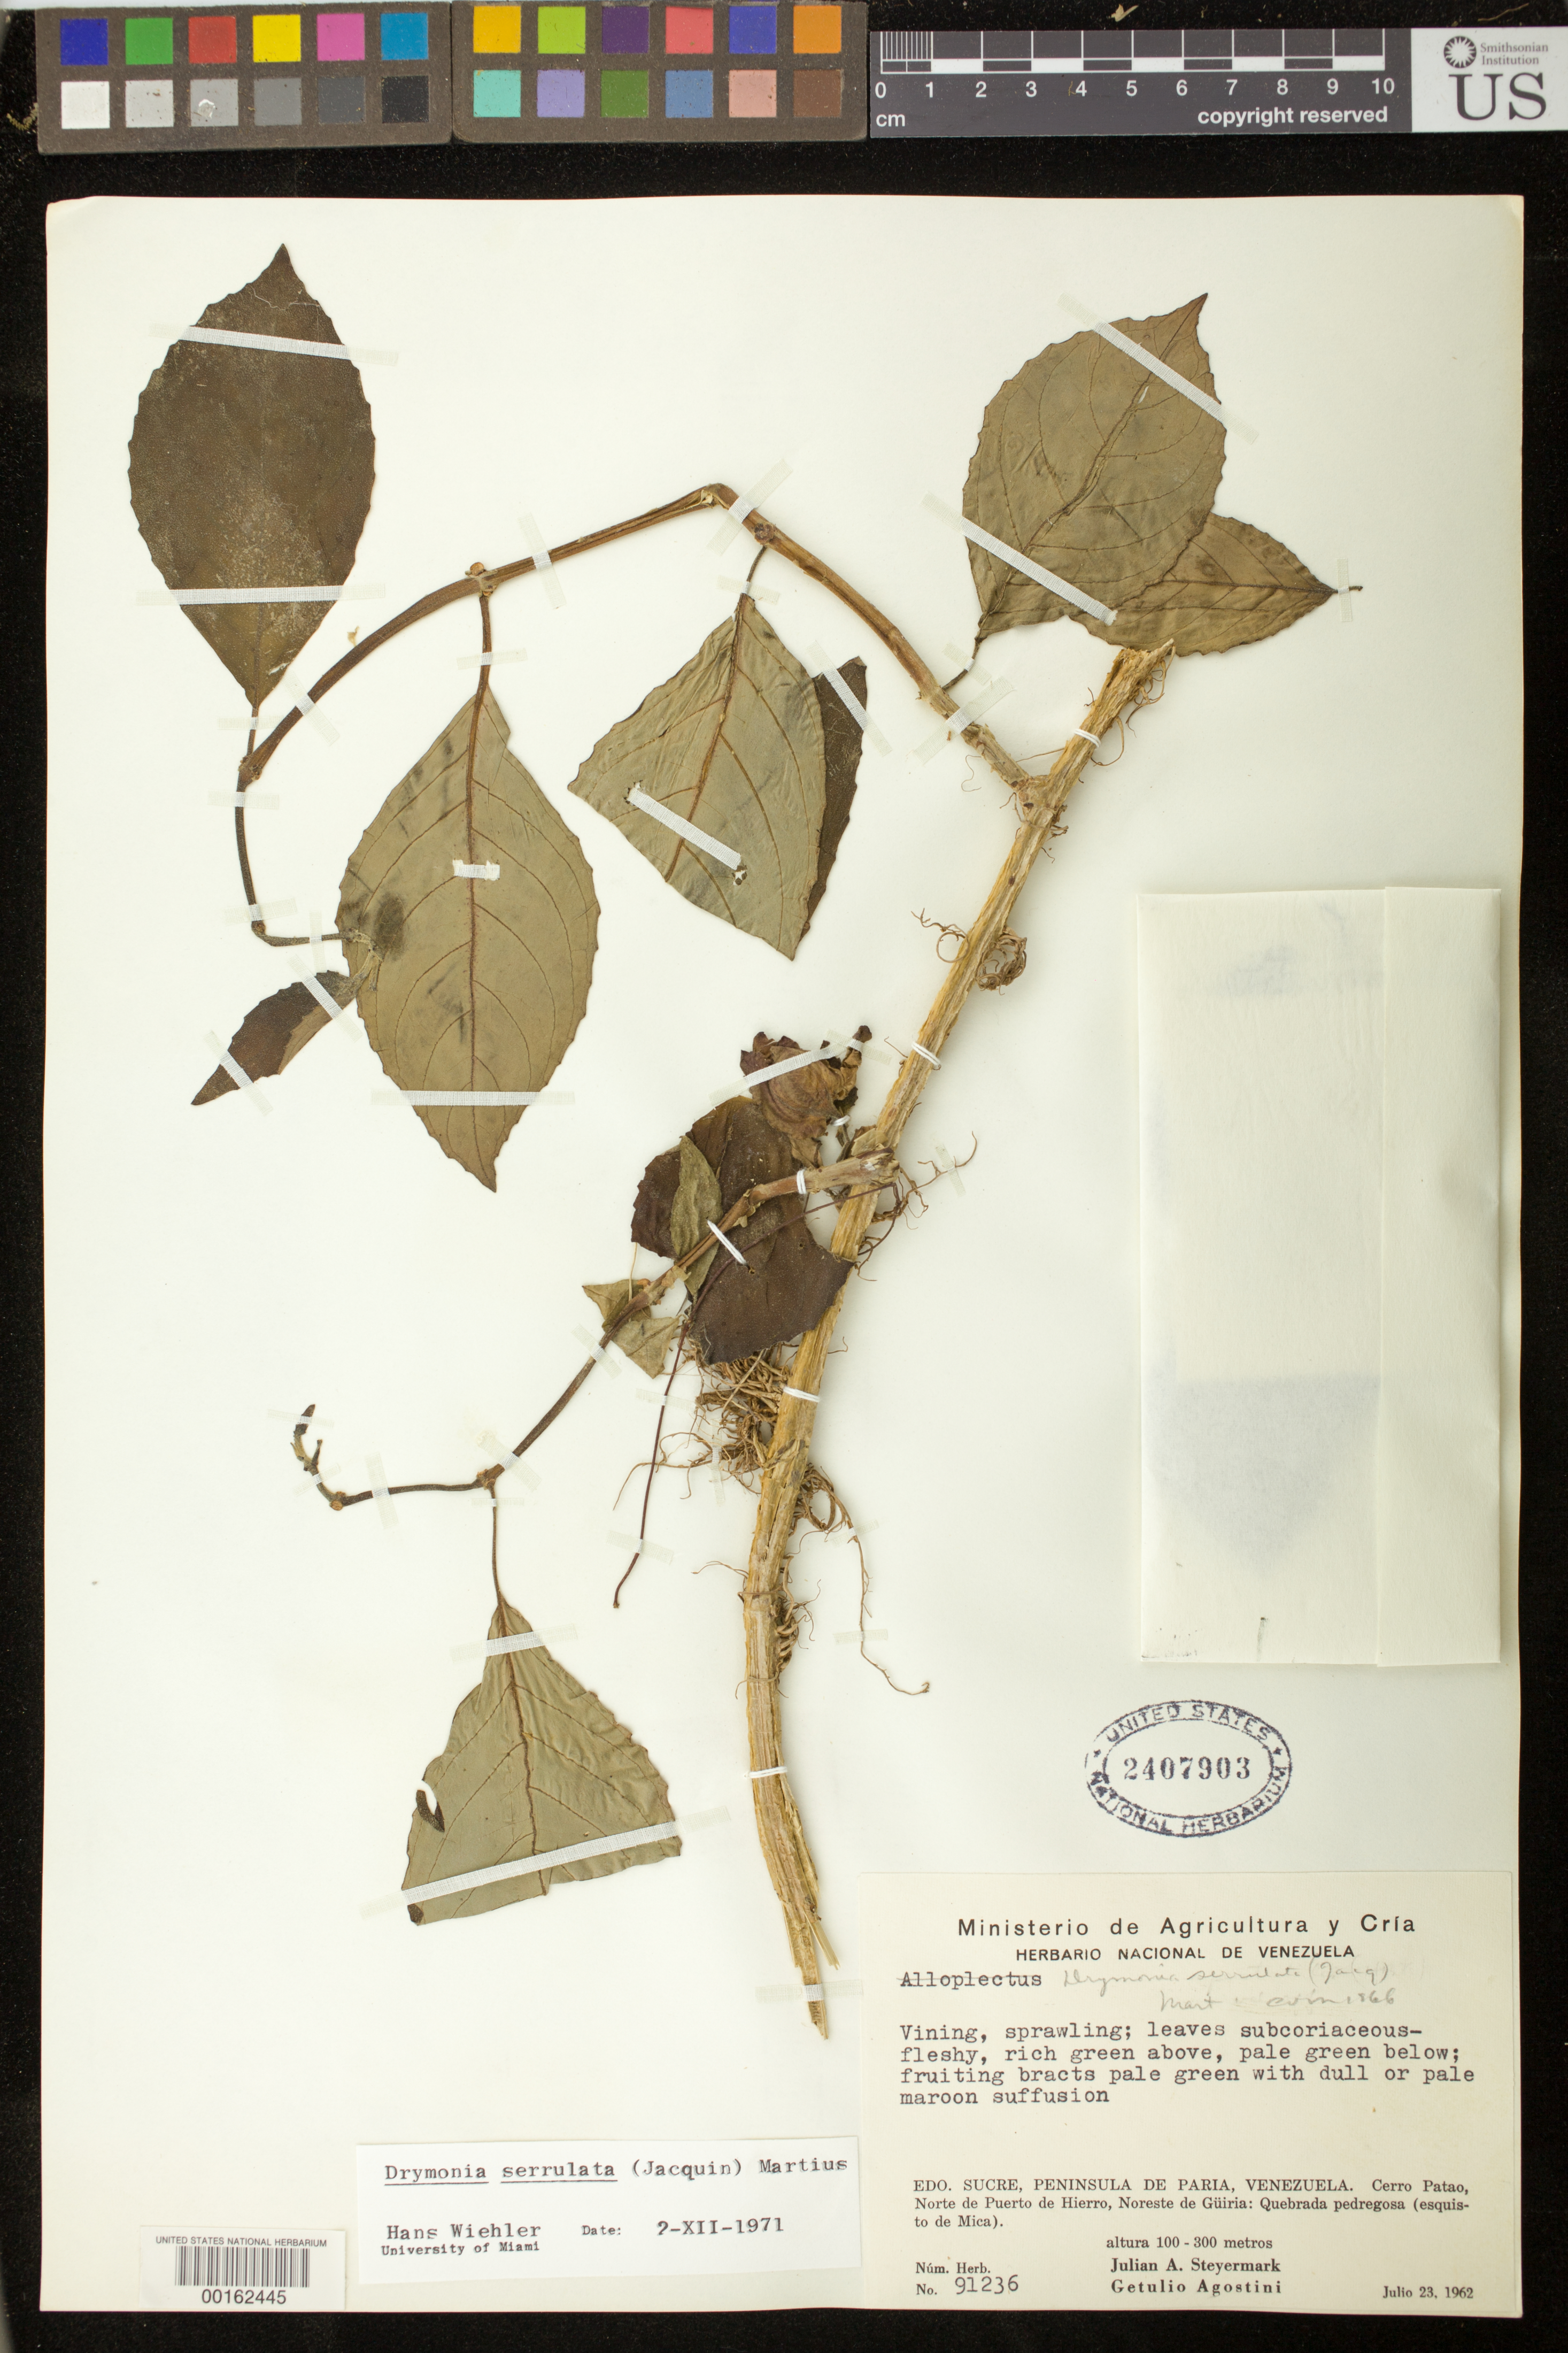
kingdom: Plantae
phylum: Tracheophyta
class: Magnoliopsida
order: Lamiales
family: Gesneriaceae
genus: Drymonia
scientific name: Drymonia serrulata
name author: (Jacq.) Mart.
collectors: J. Steyermark & G. Agostini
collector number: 91236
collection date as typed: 23 Jul 1962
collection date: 1962-07-23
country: Venezuela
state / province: Sucre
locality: Peninsula of Paria, Cerro Patao, N of Puerto de Hierro, NE of Guiria, rocky quebrada ('Esquisto' of Mica)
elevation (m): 100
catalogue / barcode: US 2407903